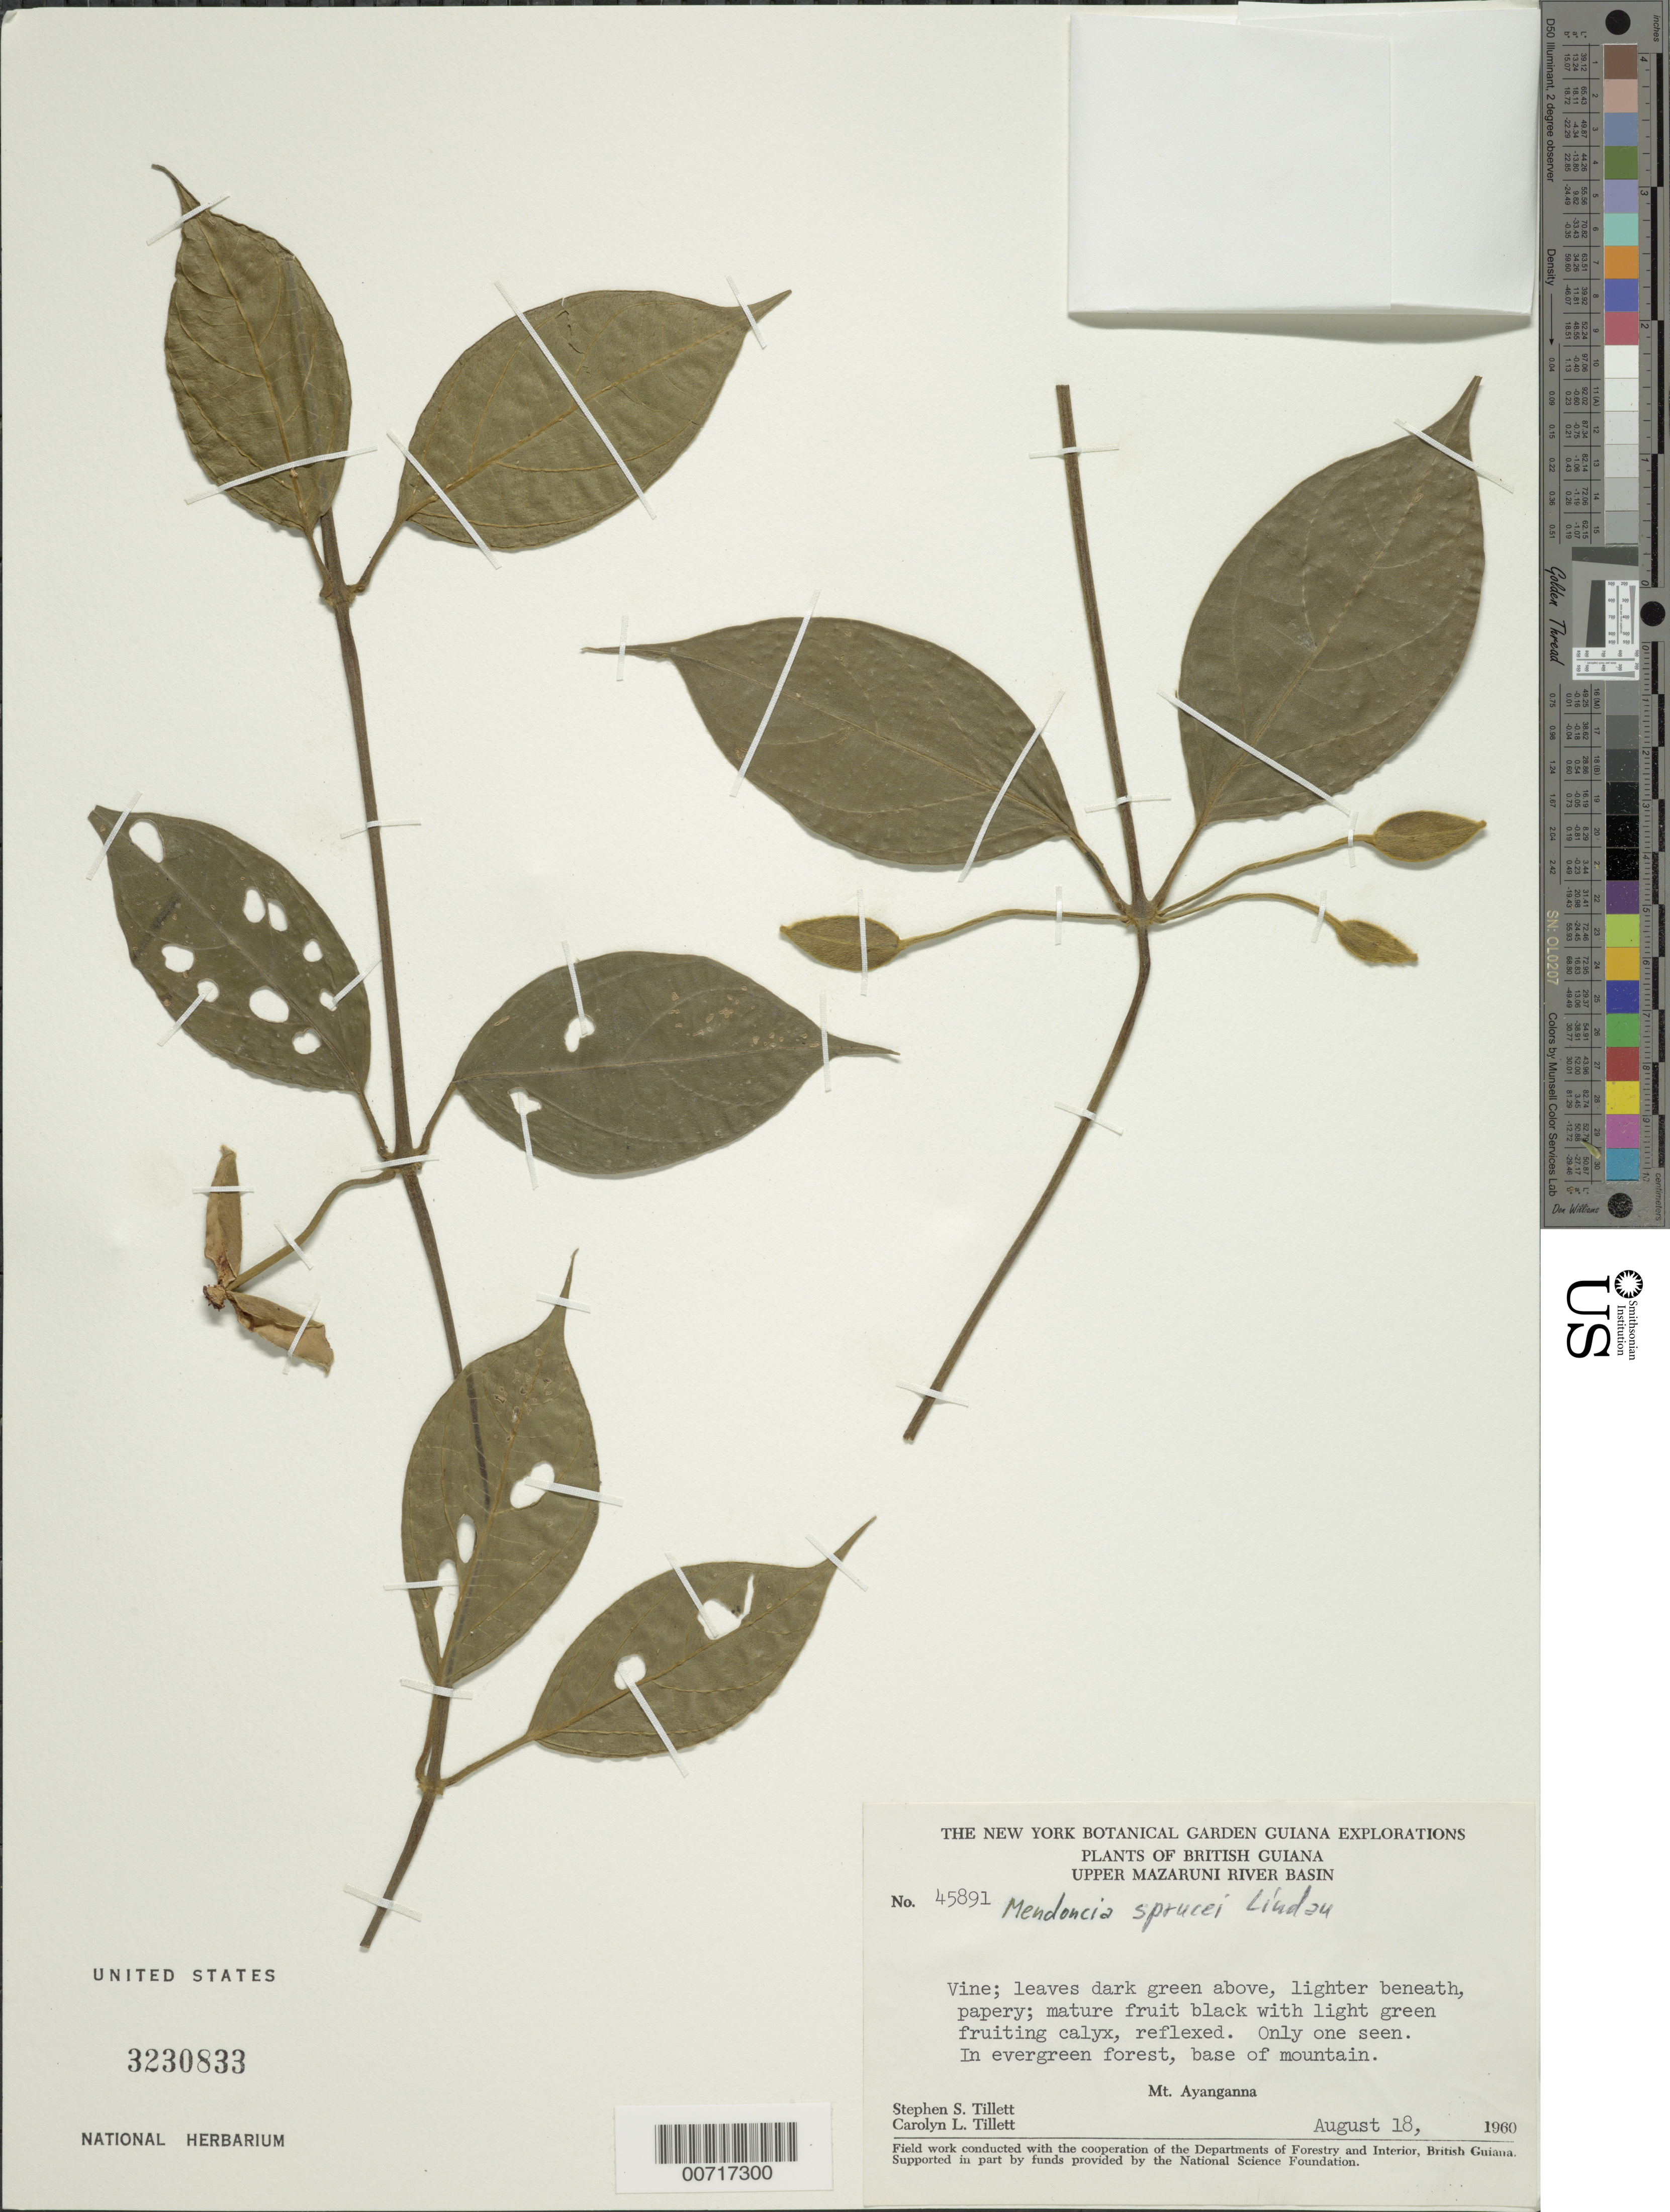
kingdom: Plantae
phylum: Tracheophyta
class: Magnoliopsida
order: Lamiales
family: Acanthaceae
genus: Mendoncia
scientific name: Mendoncia sprucei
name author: Lindau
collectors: S. S. Tillett, C. L. Tillett & R. Boyan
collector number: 45891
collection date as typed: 18-Aug-60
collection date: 1960-08-18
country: Guyana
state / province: Cuyuni-Mazaruni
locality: Mt. Ayanganna, NE side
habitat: Evergreen forest, base of mountain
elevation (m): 750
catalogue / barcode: US 3230833